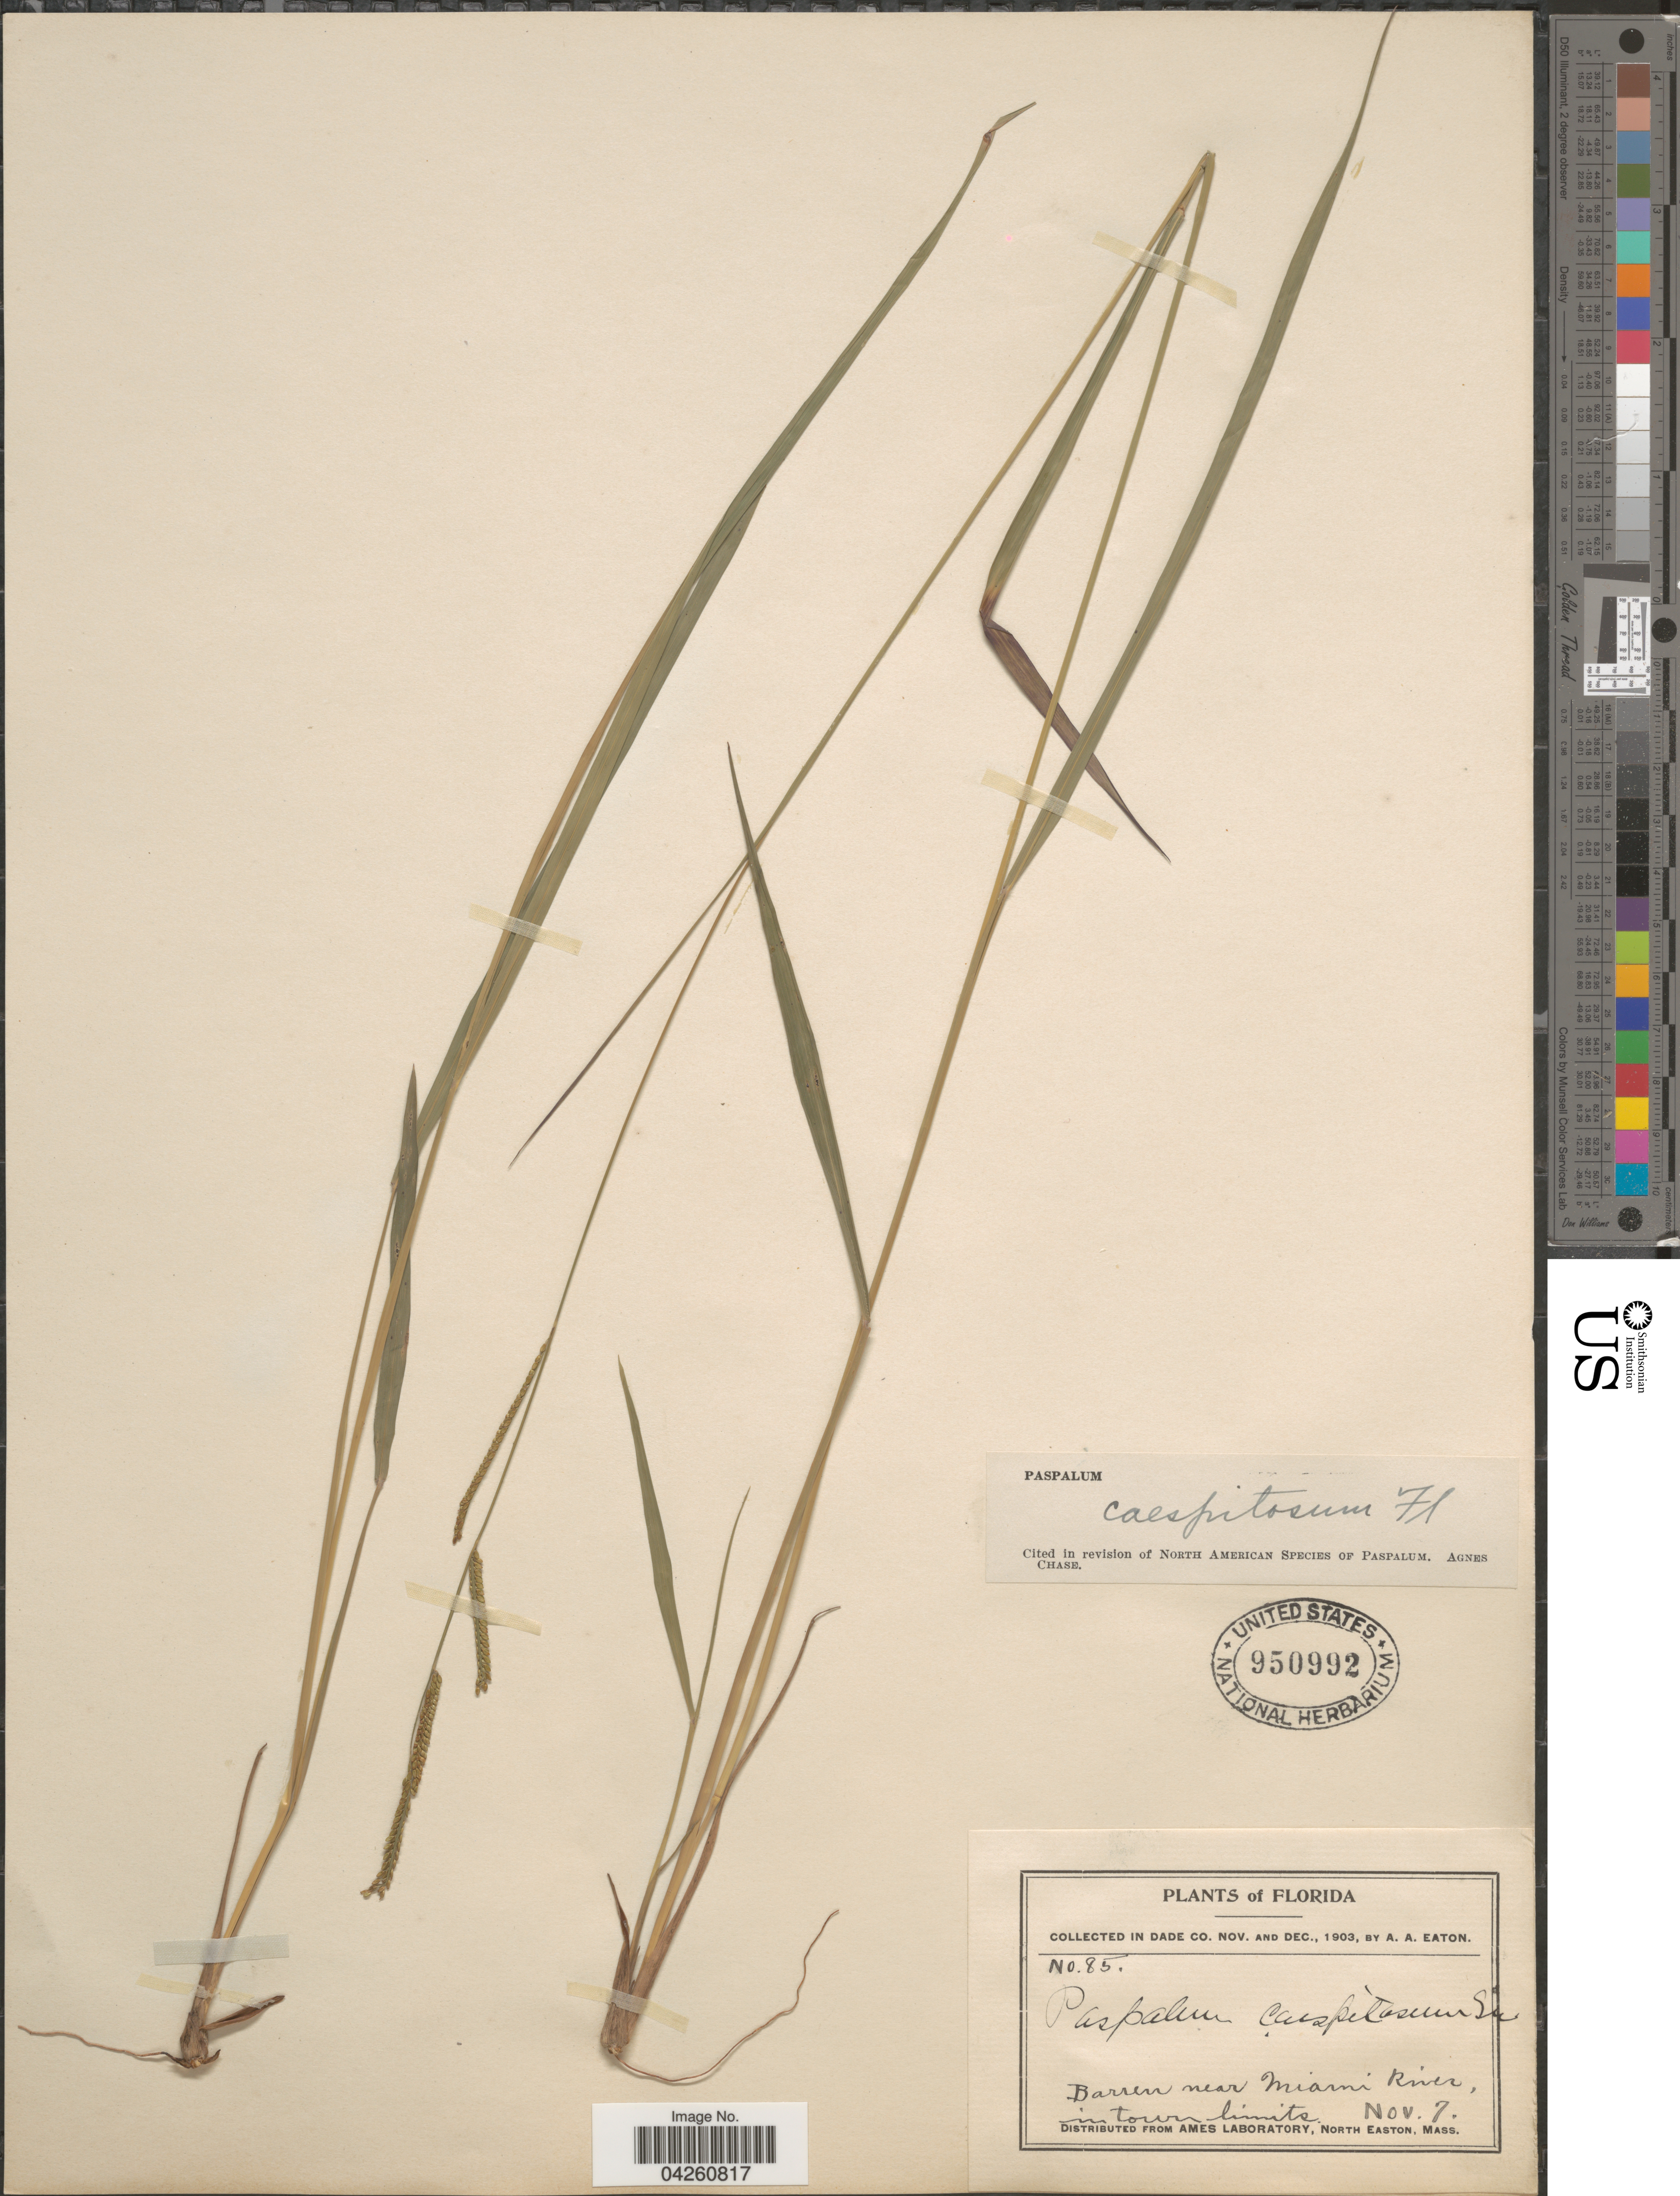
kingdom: Plantae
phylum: Tracheophyta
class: Liliopsida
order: Poales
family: Poaceae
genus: Paspalum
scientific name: Paspalum caespitosum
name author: Flüggé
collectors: A. A. Eaton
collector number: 85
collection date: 1903-11-07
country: United States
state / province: Florida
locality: In Dade Co. Barren near Miami River, in town limits.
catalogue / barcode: US 950992